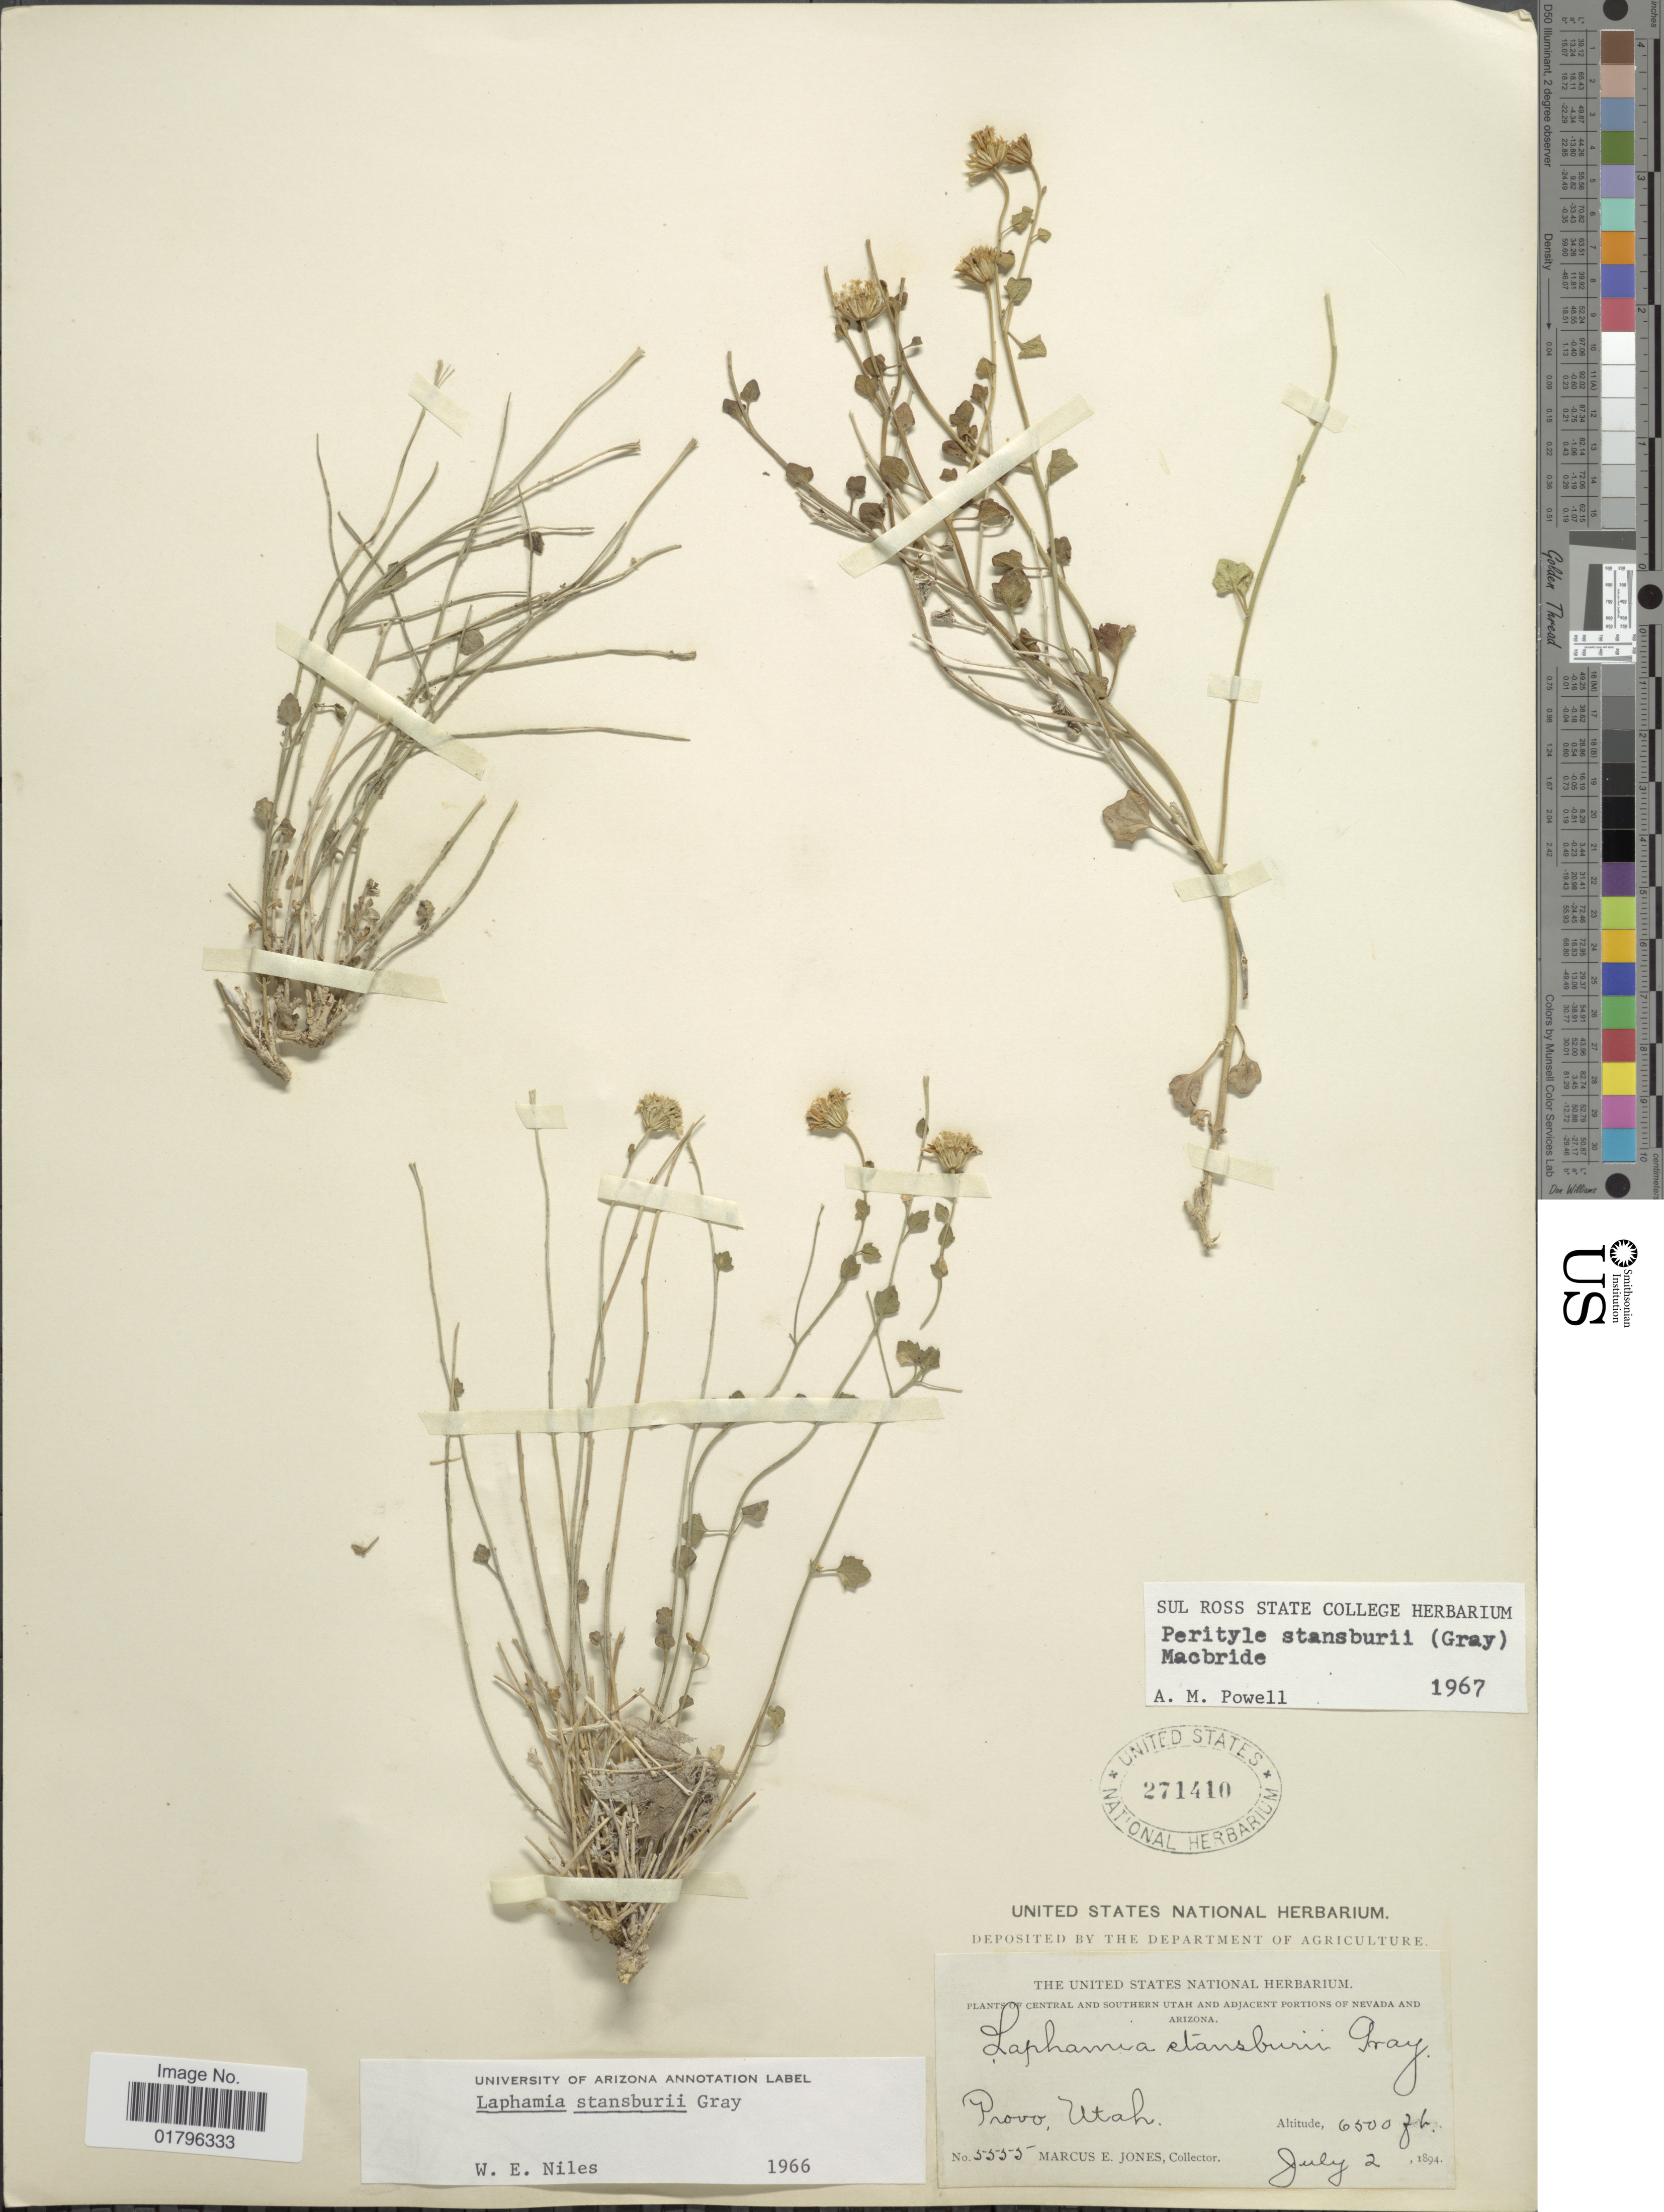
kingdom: Plantae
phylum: Tracheophyta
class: Magnoliopsida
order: Asterales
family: Asteraceae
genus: Perityle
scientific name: Perityle stansburyi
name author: (A. Gray) J.F. Macbr.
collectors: M. E. Jones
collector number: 5555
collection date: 1894-07-02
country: United States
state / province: Utah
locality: Provo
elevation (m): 1981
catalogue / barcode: US 271410